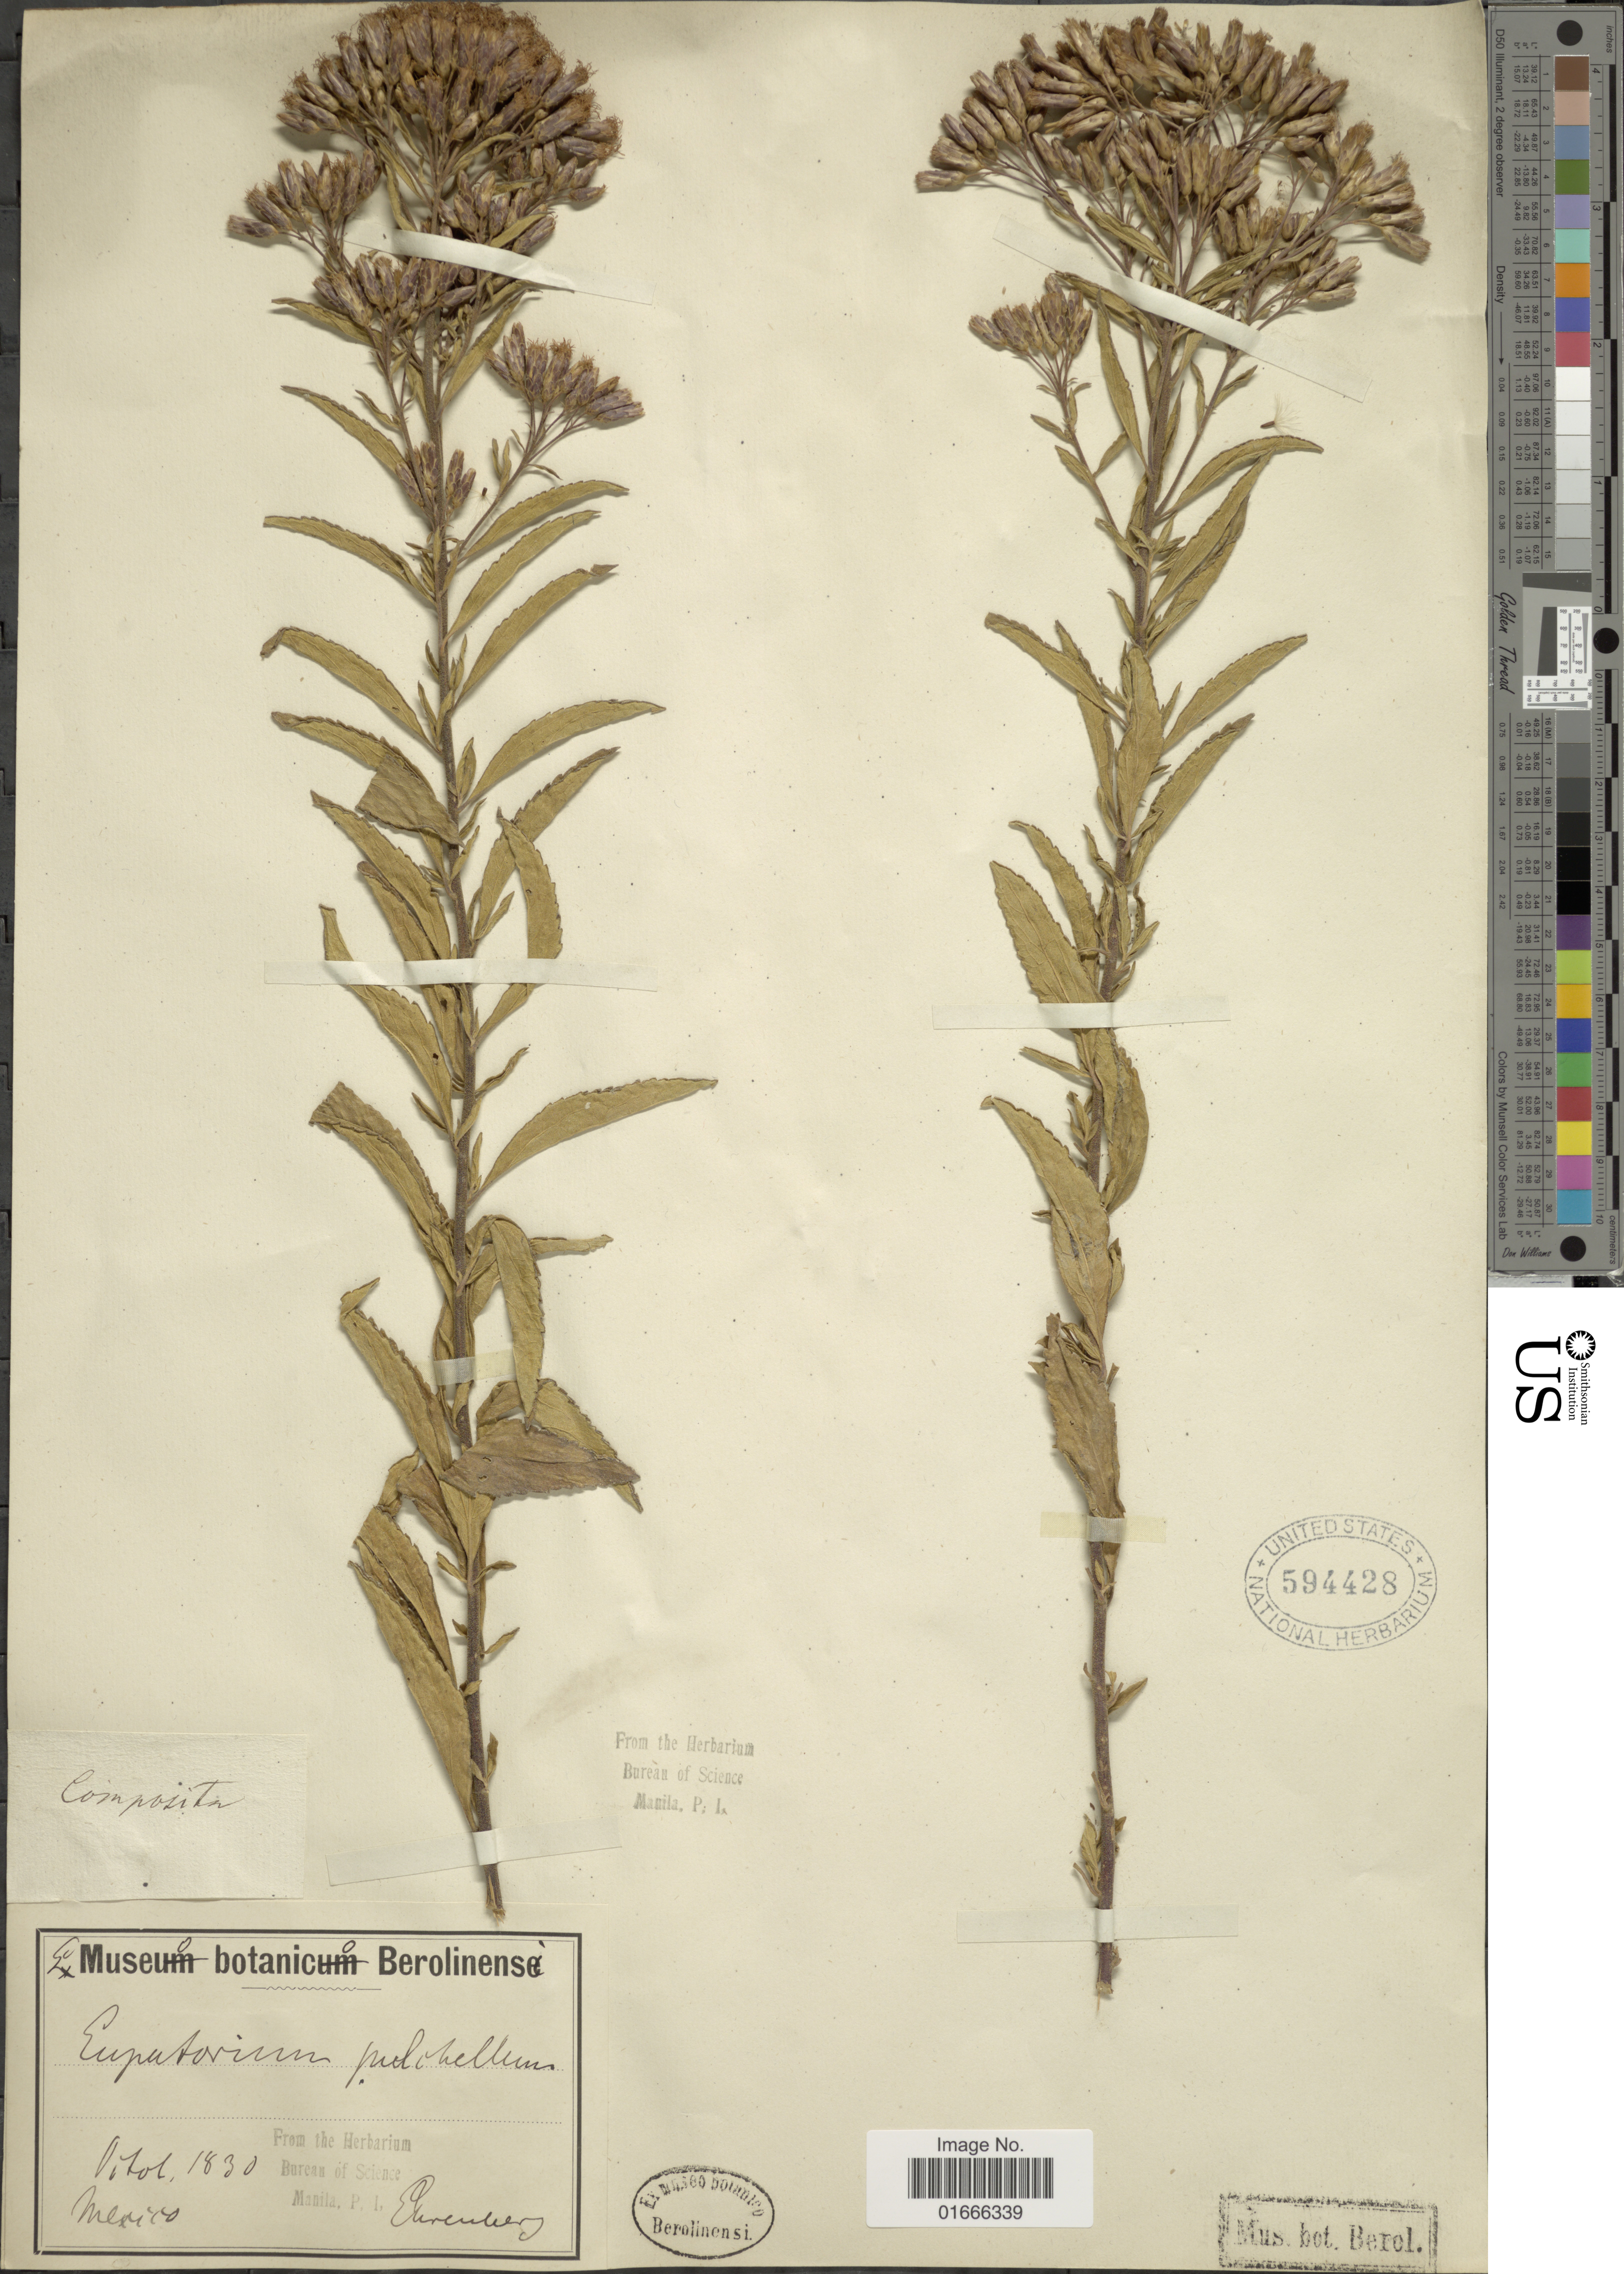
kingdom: Plantae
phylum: Tracheophyta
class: Magnoliopsida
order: Asterales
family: Asteraceae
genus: Chromolaena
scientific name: Chromolaena pulchella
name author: (Kunth) R.M. King & H. Rob.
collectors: -. Ehrenberg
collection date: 1830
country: Mexico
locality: Vitol. [interpreted]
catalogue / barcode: US 594428